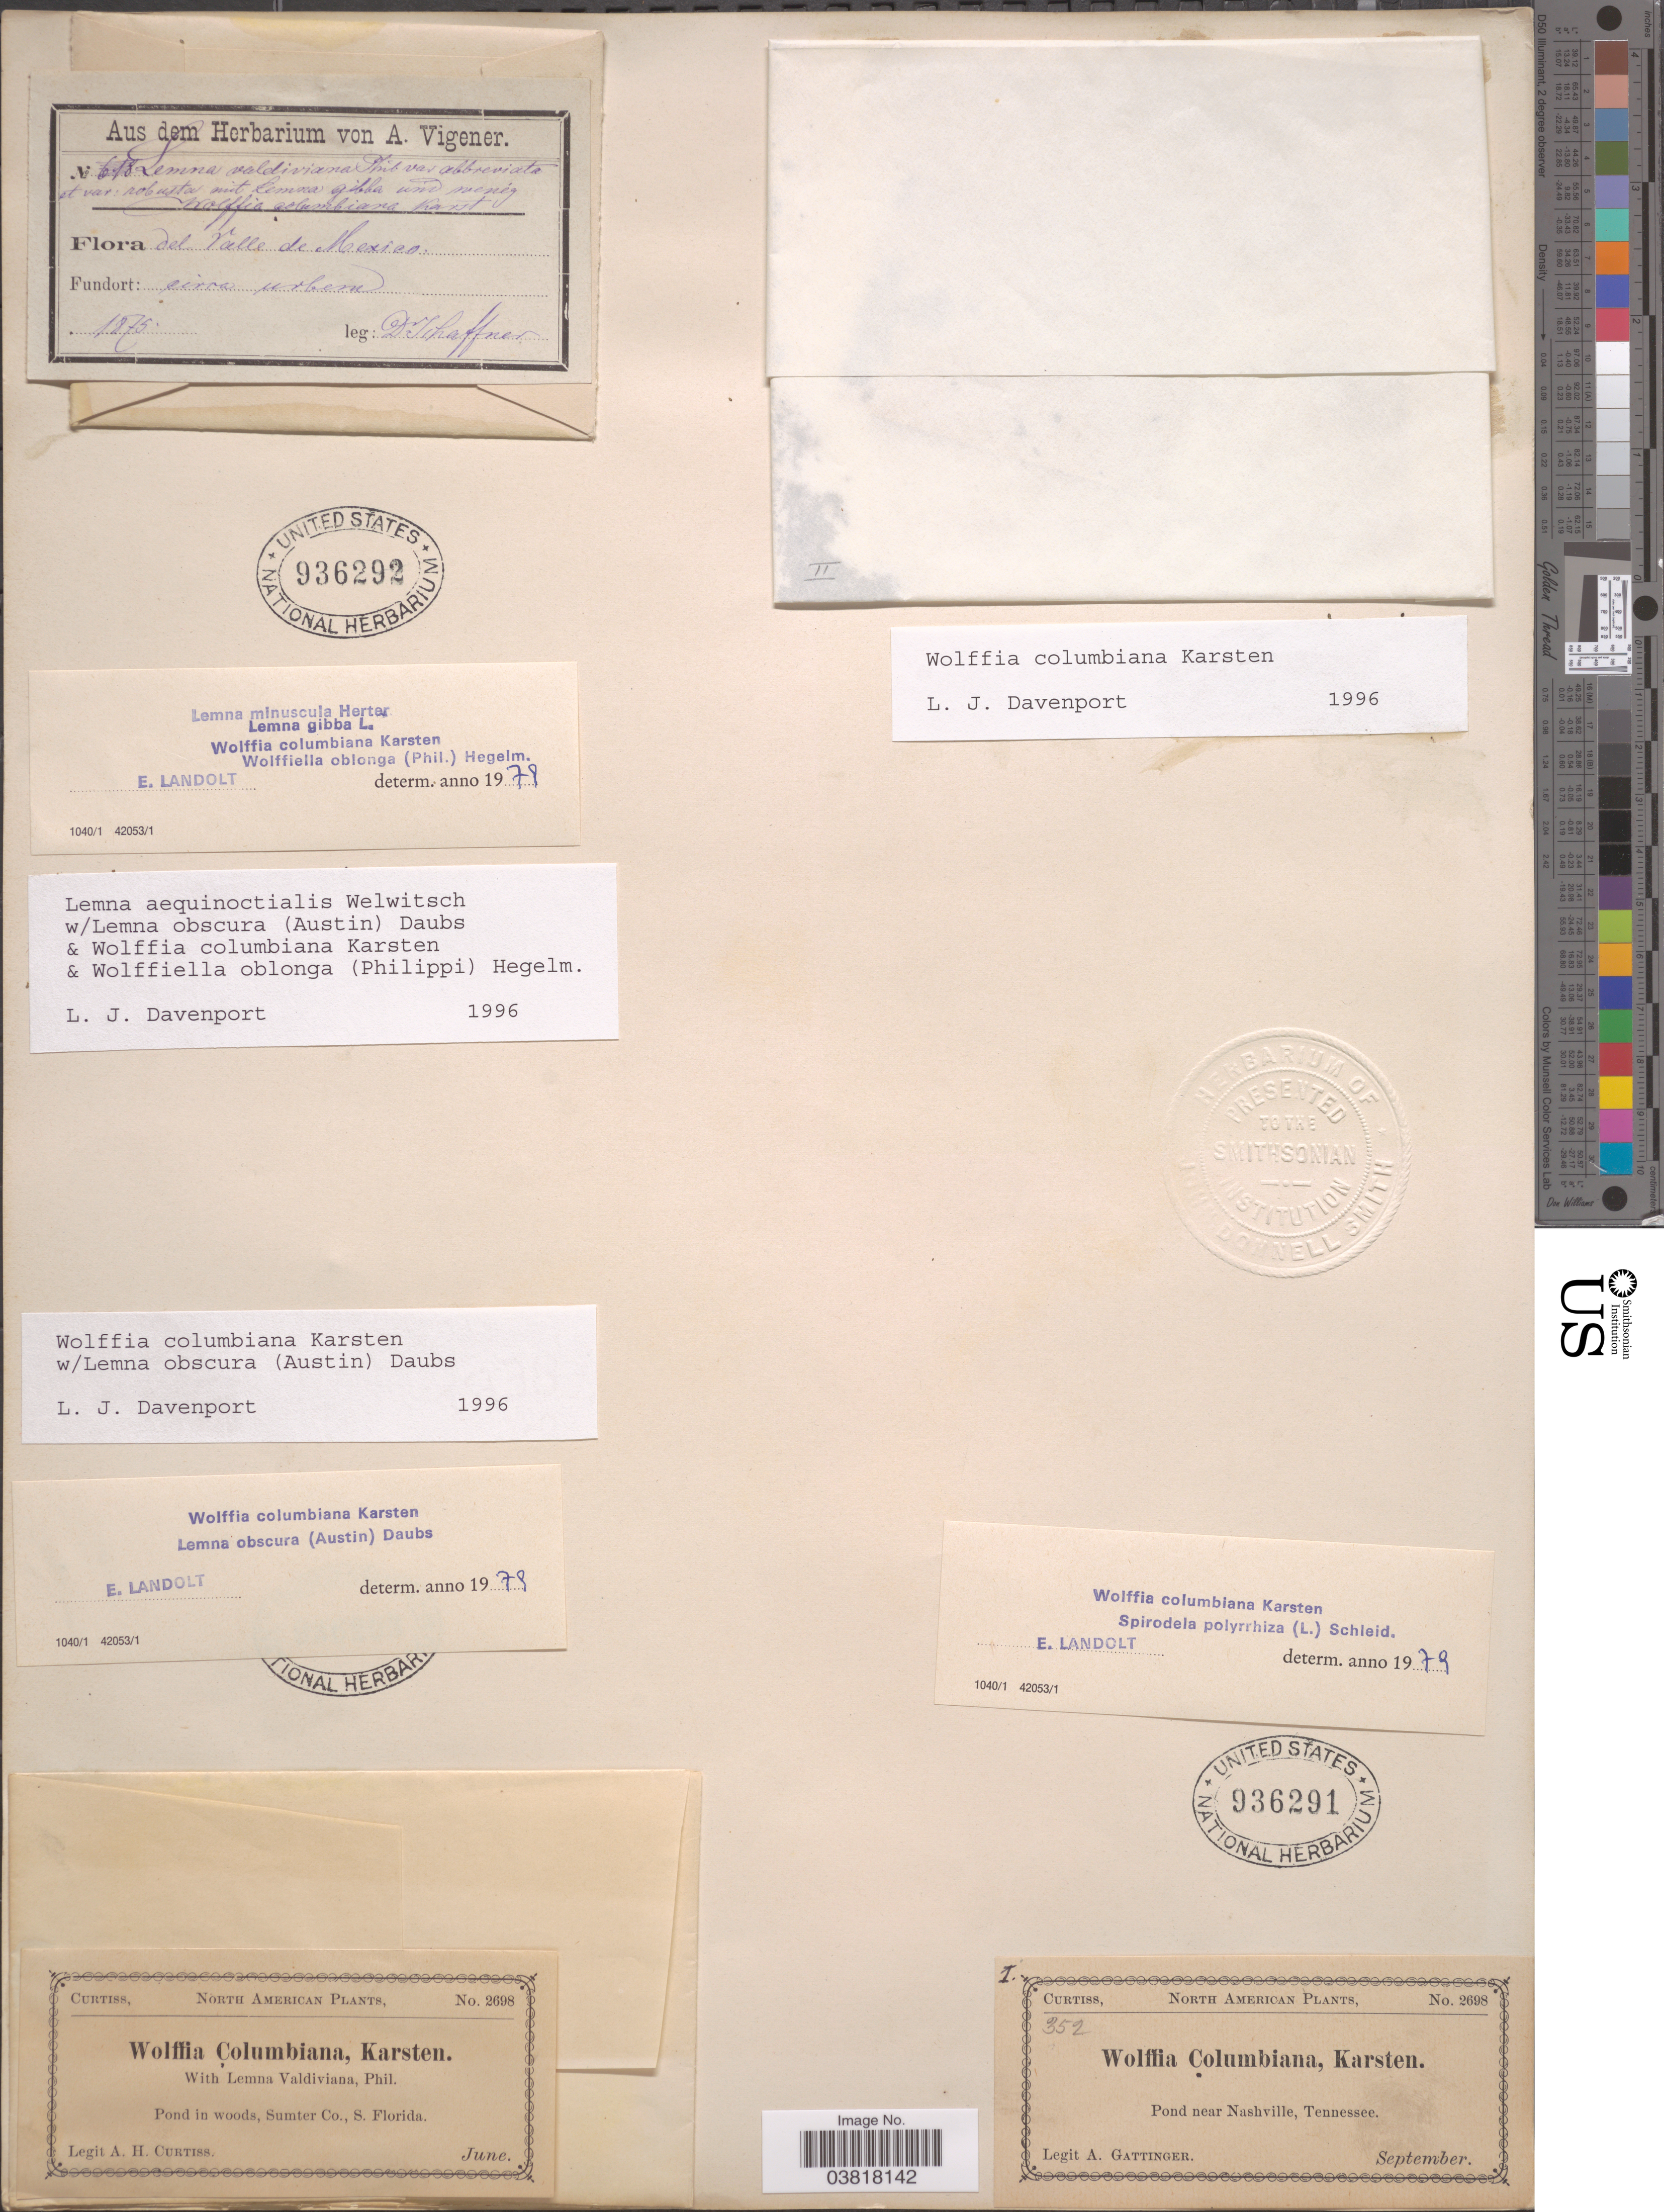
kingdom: Plantae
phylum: Tracheophyta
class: Liliopsida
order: Alismatales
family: Araceae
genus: Wolffia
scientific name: Wolffia columbiana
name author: H. Karst.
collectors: A. Gattinger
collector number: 2698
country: United States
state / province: Tennessee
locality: Pond near Nashville.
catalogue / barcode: US 936291